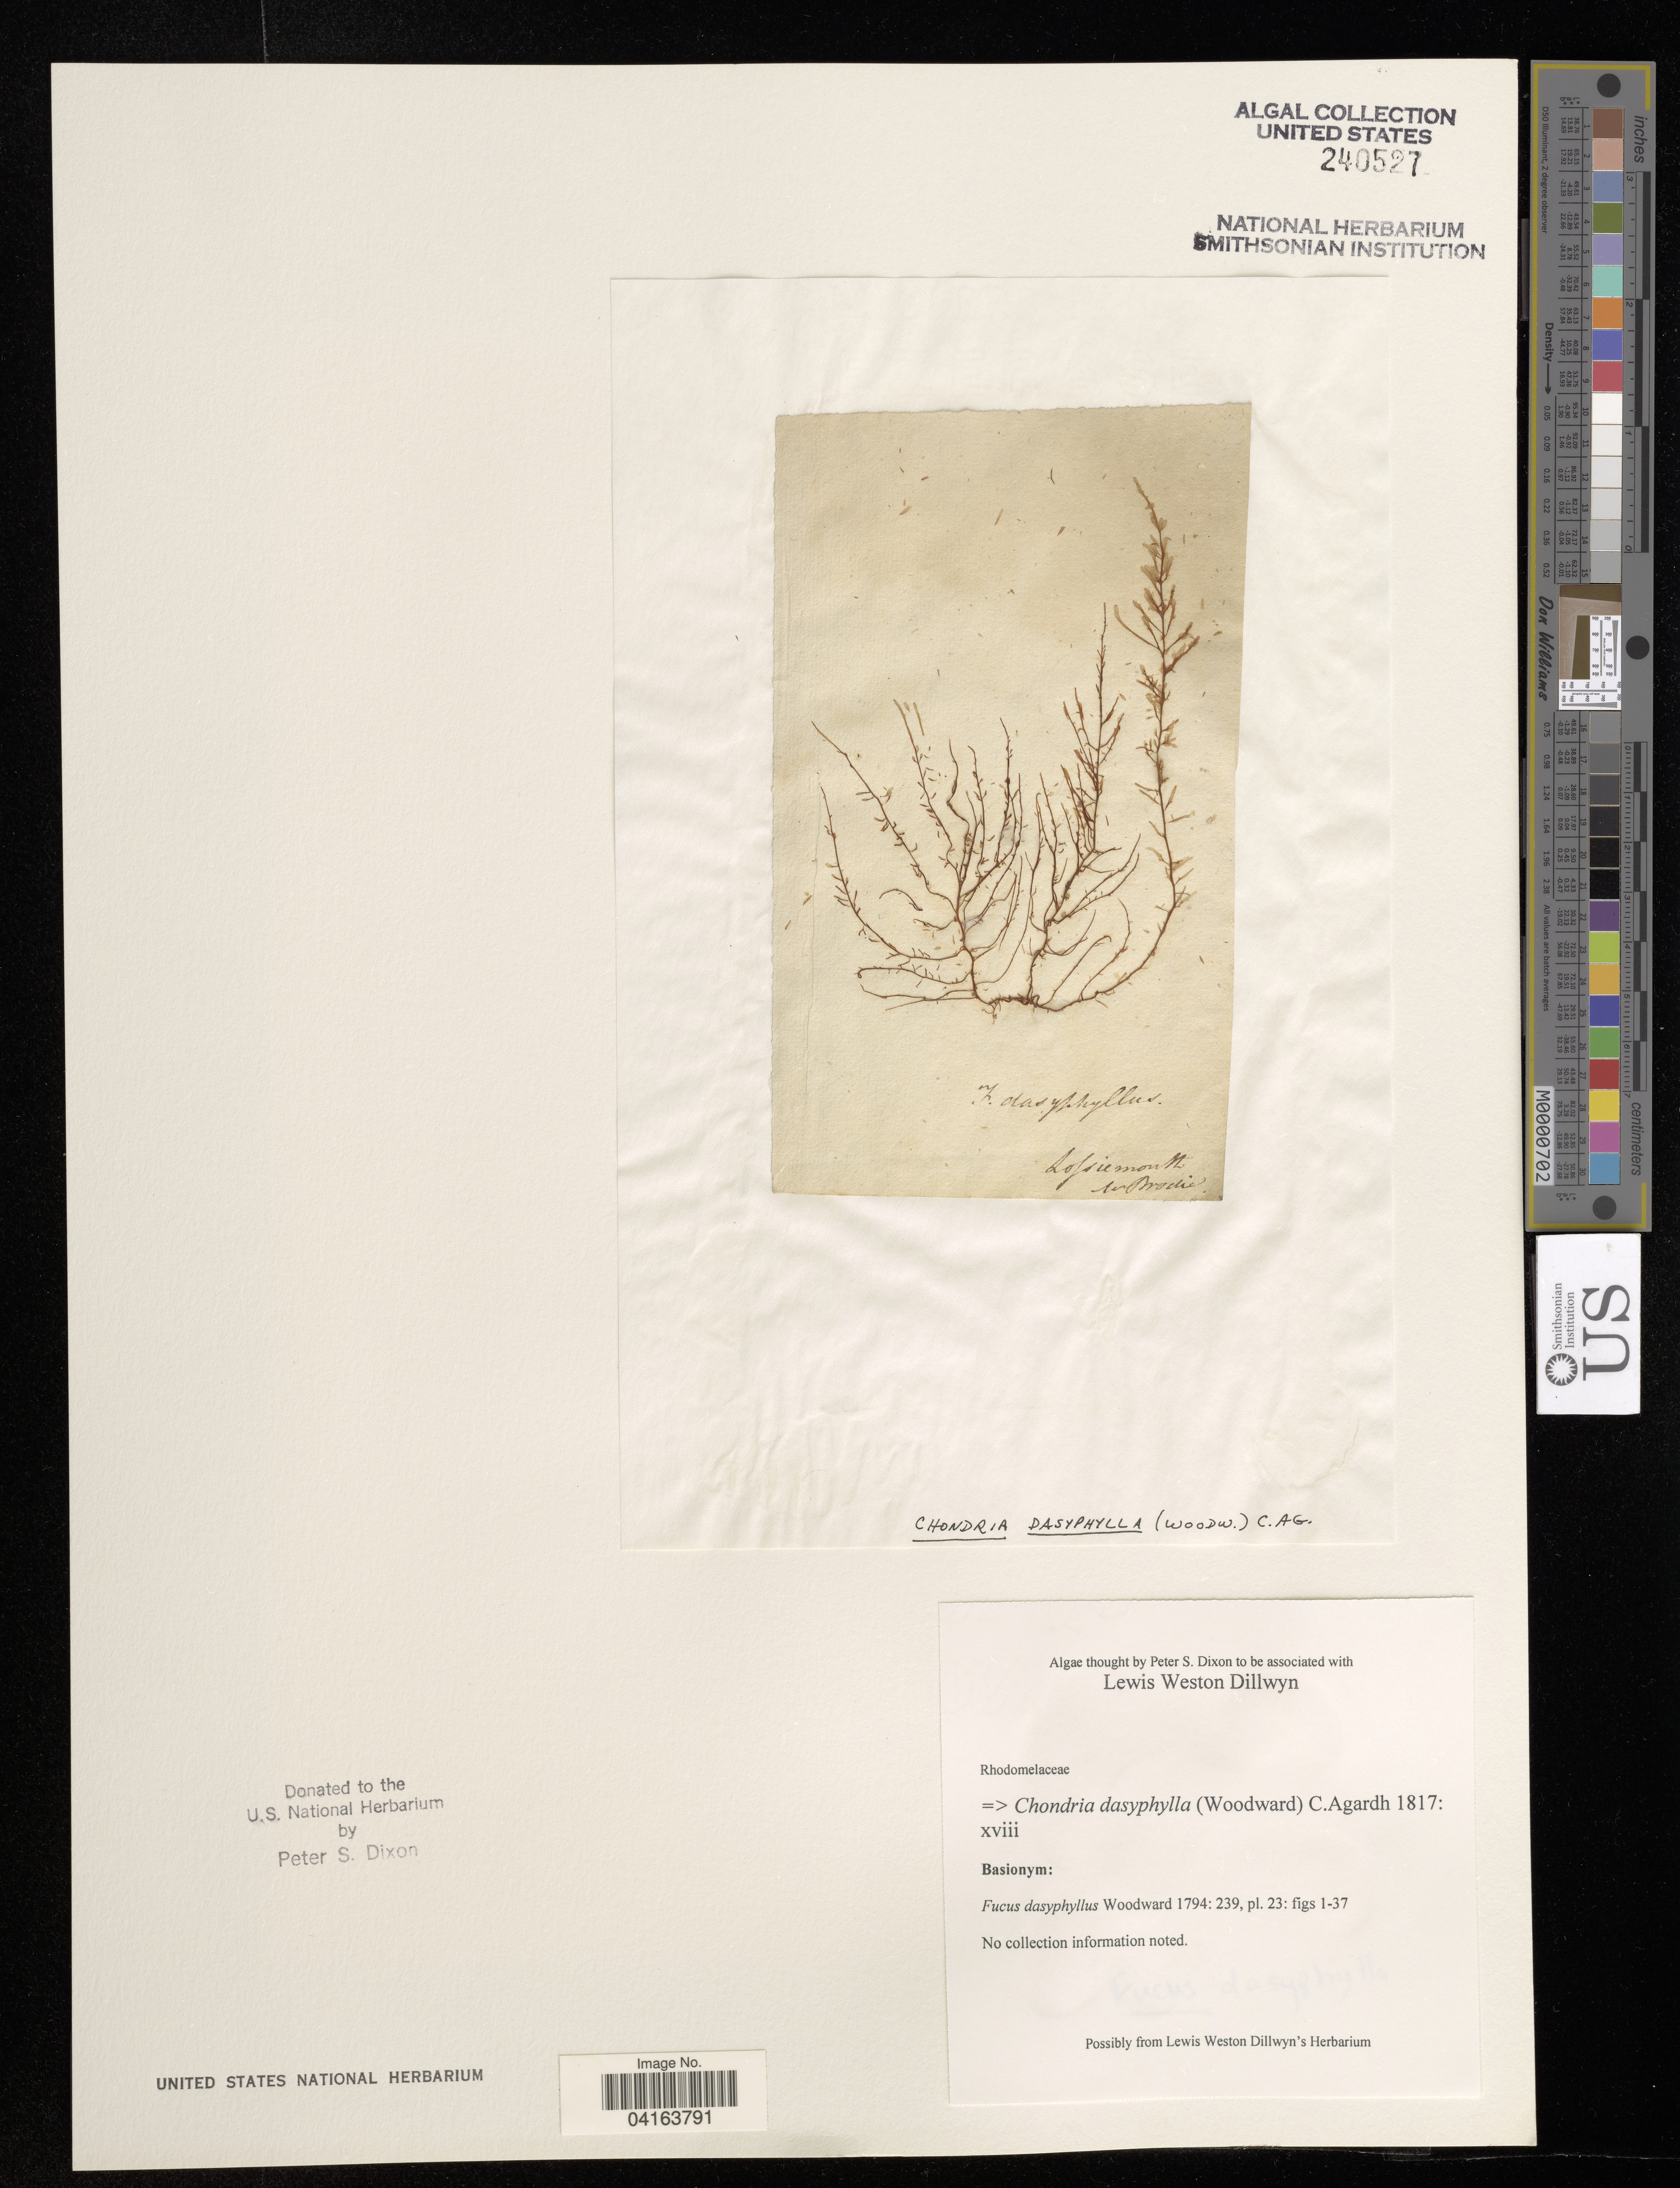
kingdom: Plantae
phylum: Rhodophyta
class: Florideophyceae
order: Ceramiales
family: Rhodomelaceae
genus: Chondria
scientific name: Chondria dasyphylla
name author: (Woodw.) C. Agardh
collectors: L. W. Dillwyn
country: United Kingdom (?)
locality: No collection information noted, possibily from Lewis Weston Dillwyn's Herbarium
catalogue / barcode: US 240527